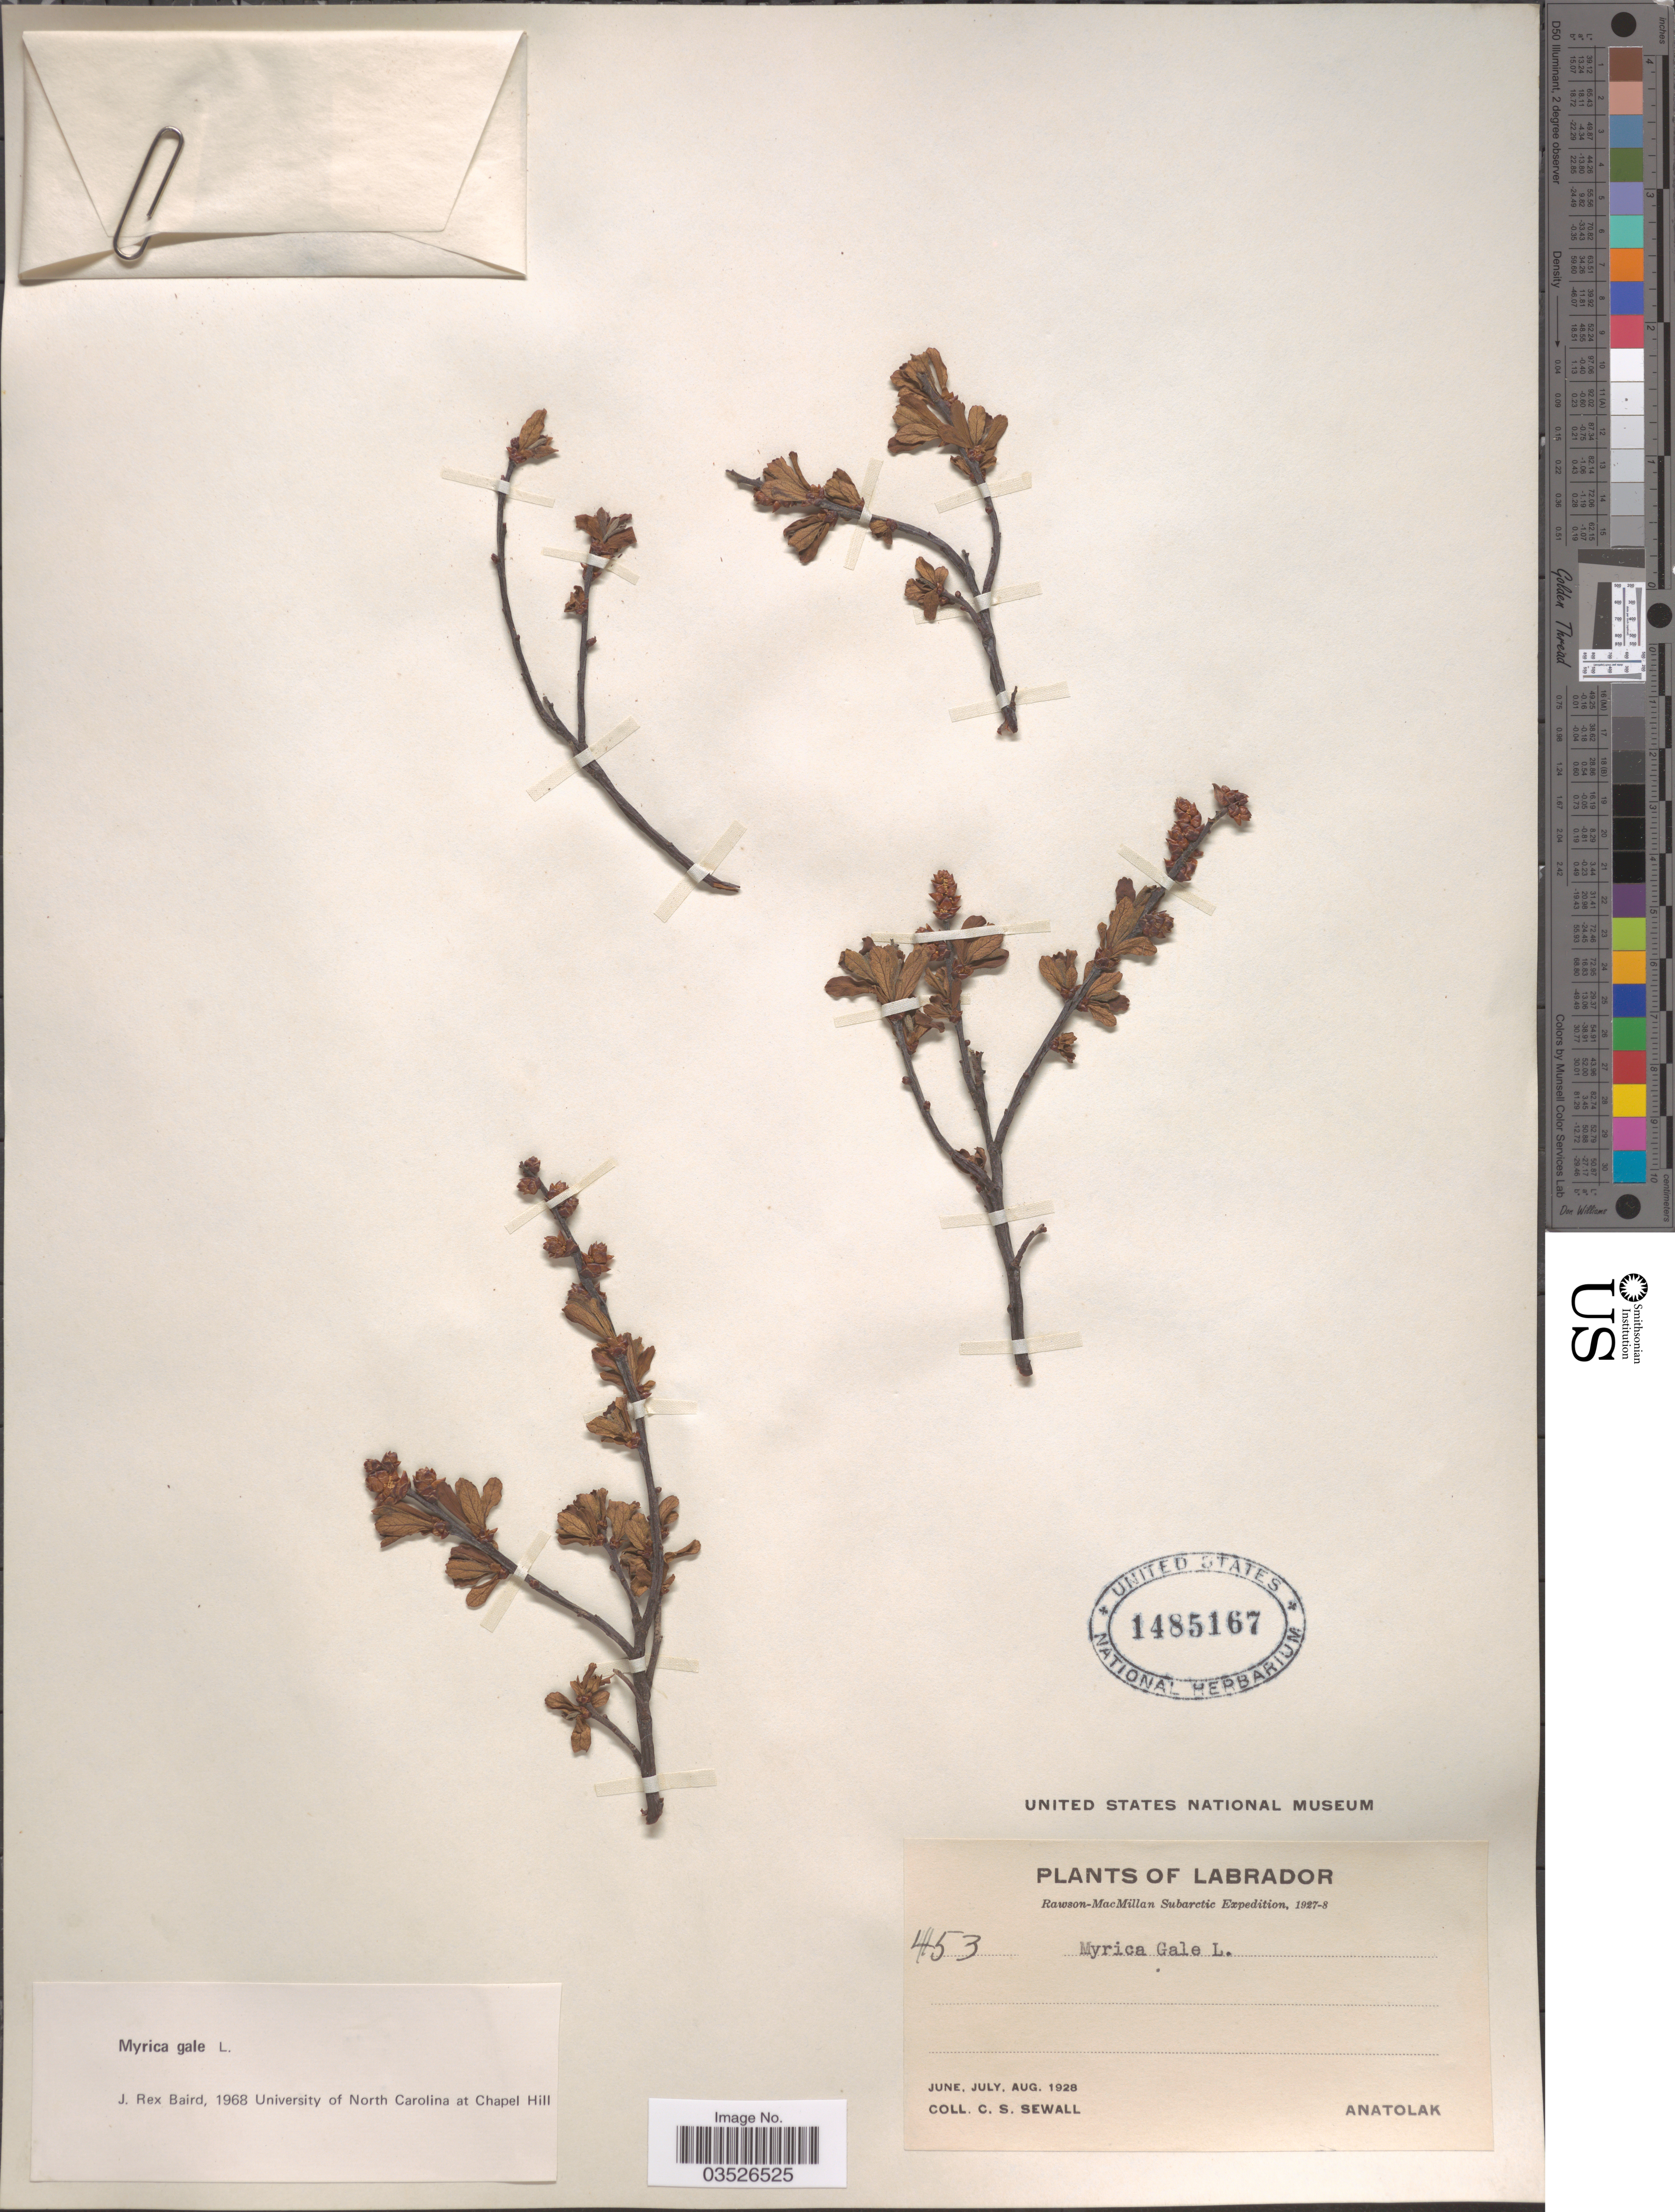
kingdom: Plantae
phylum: Tracheophyta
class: Magnoliopsida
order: Fagales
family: Myricaceae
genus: Myrica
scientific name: Myrica gale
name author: L.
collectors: C. Sewall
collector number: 453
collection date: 1928-06/1928-08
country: Canada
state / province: Newfoundland and Labrador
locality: Labrador. Anatolak.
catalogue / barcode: US 1485167